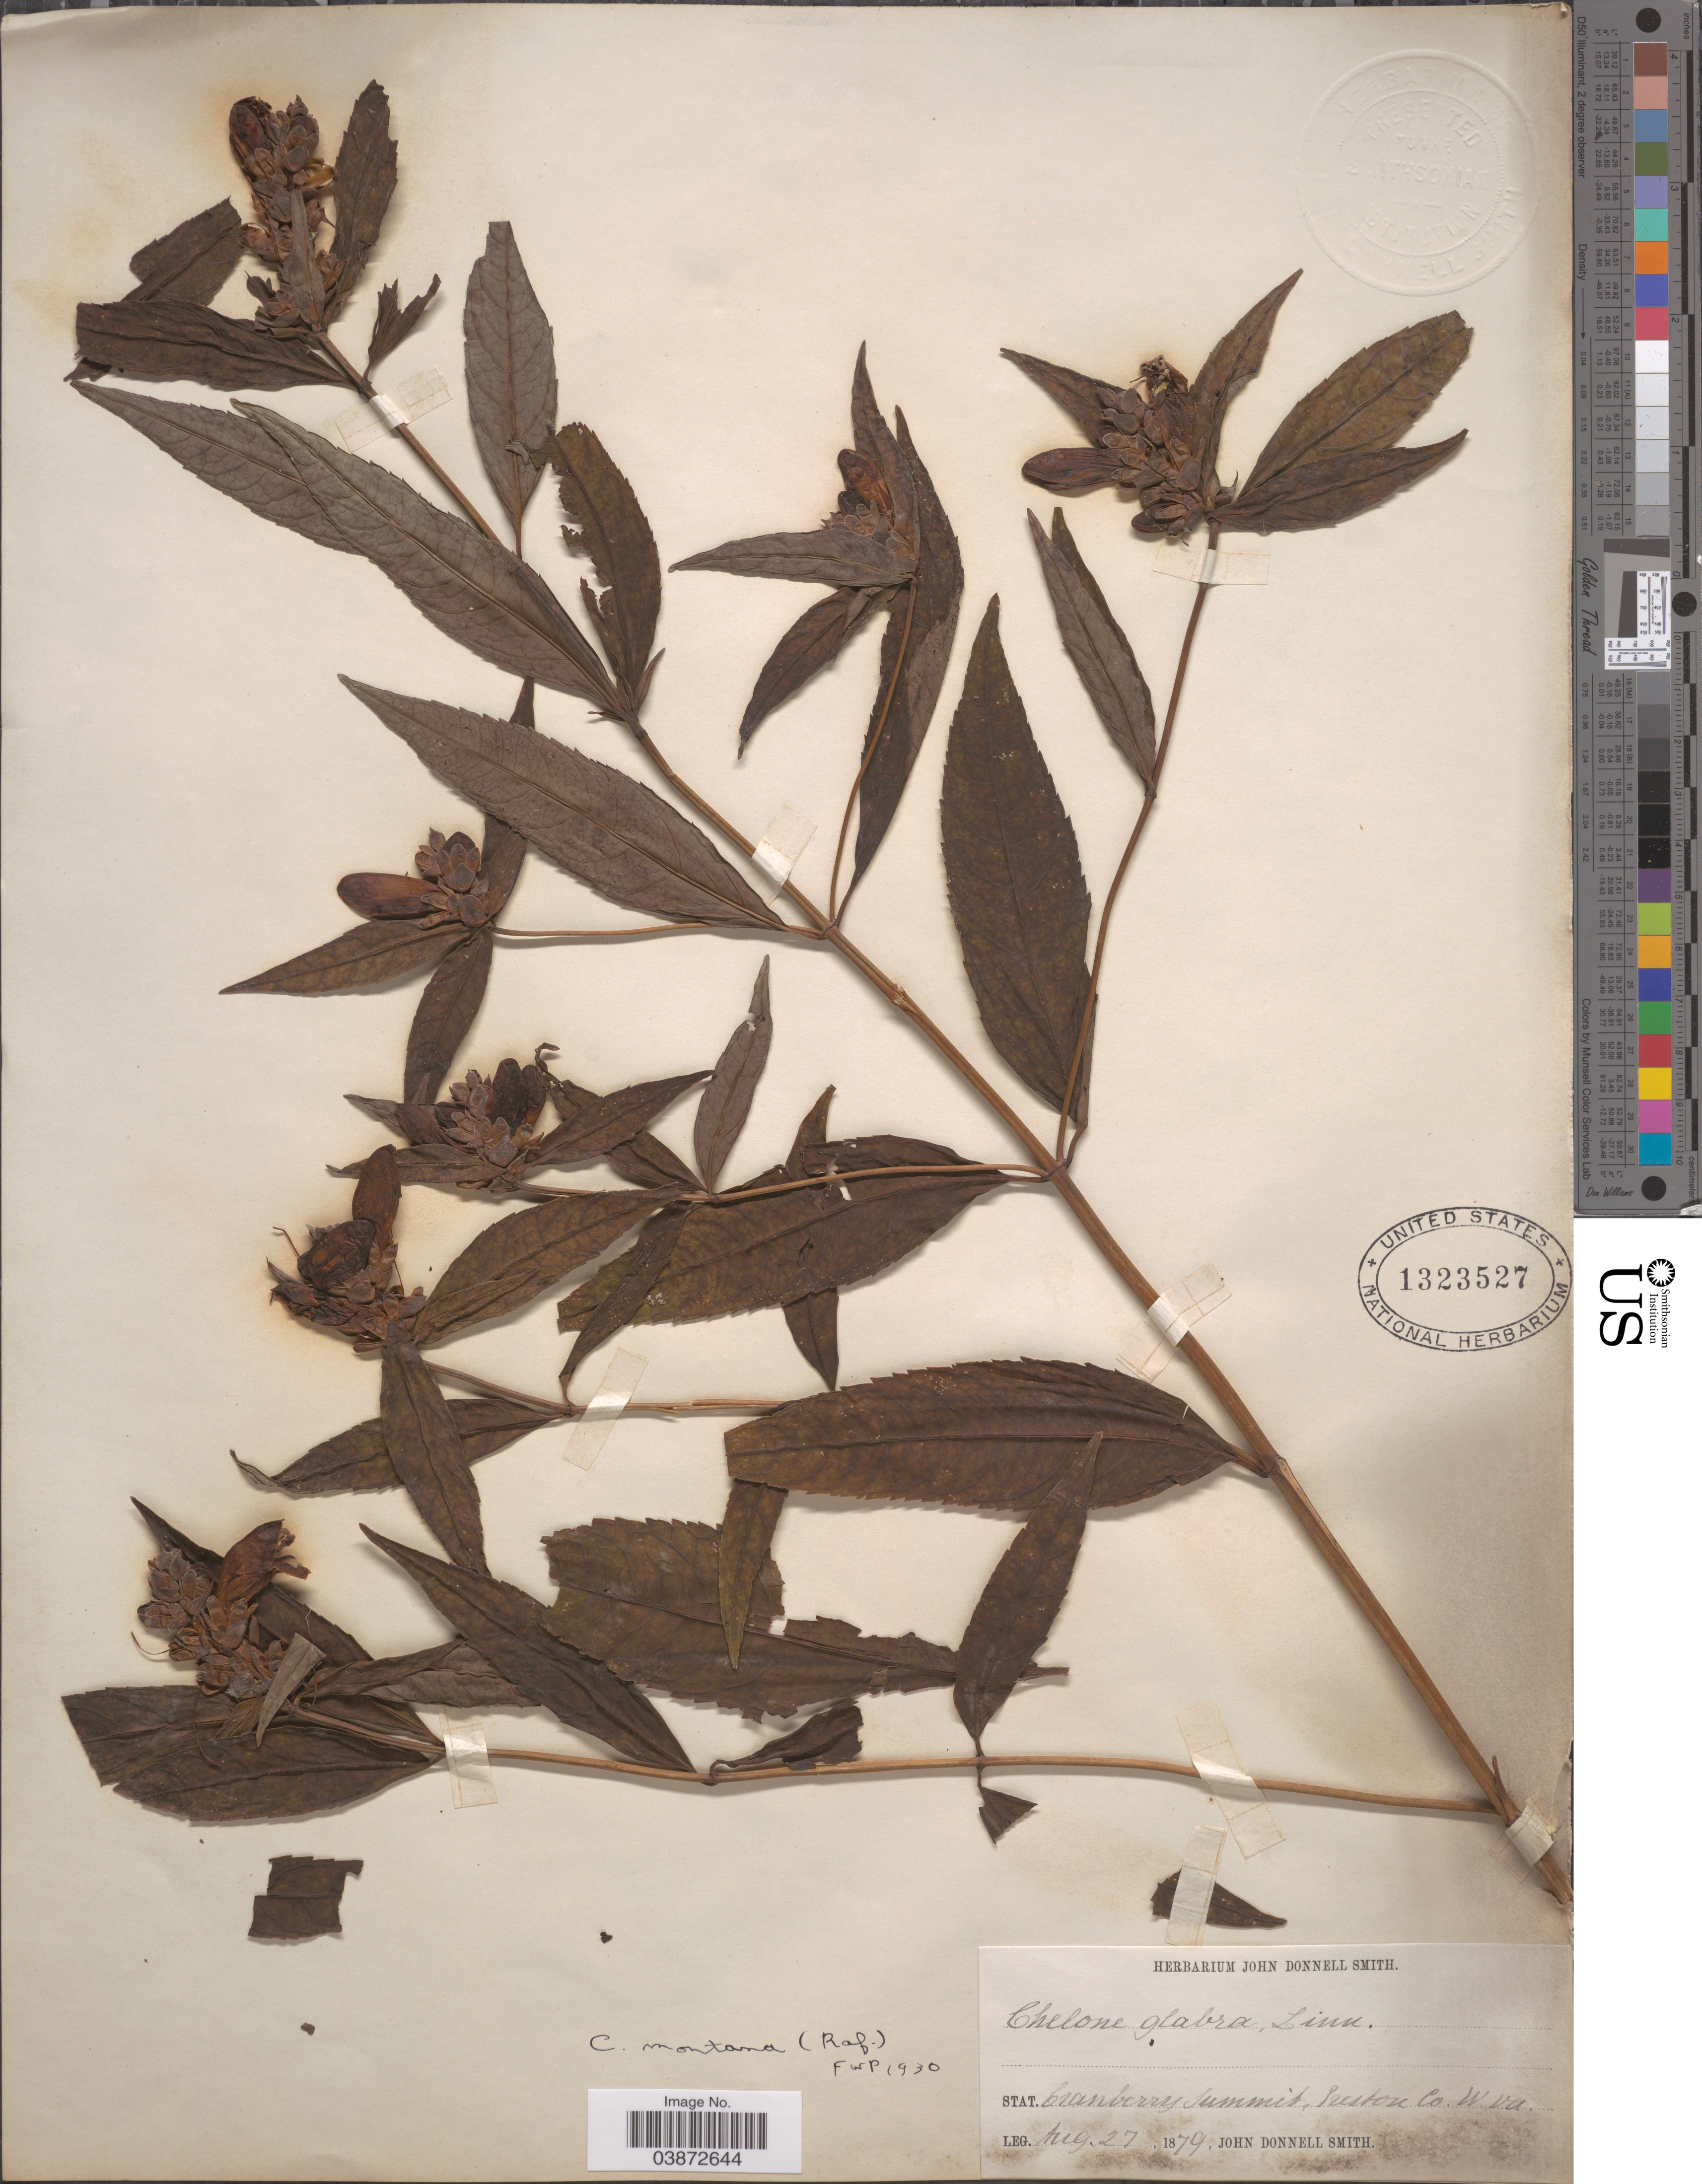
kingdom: Plantae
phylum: Tracheophyta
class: Magnoliopsida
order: Lamiales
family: Plantaginaceae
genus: Chelone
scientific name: Chelone montana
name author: (Raf.) Pennell & Wherry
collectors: J. Donnell Smith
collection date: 1879-08-27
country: United States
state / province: West Virginia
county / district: Preston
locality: Stat. Cranberry Summit, Preston Co.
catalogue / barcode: US 1323527